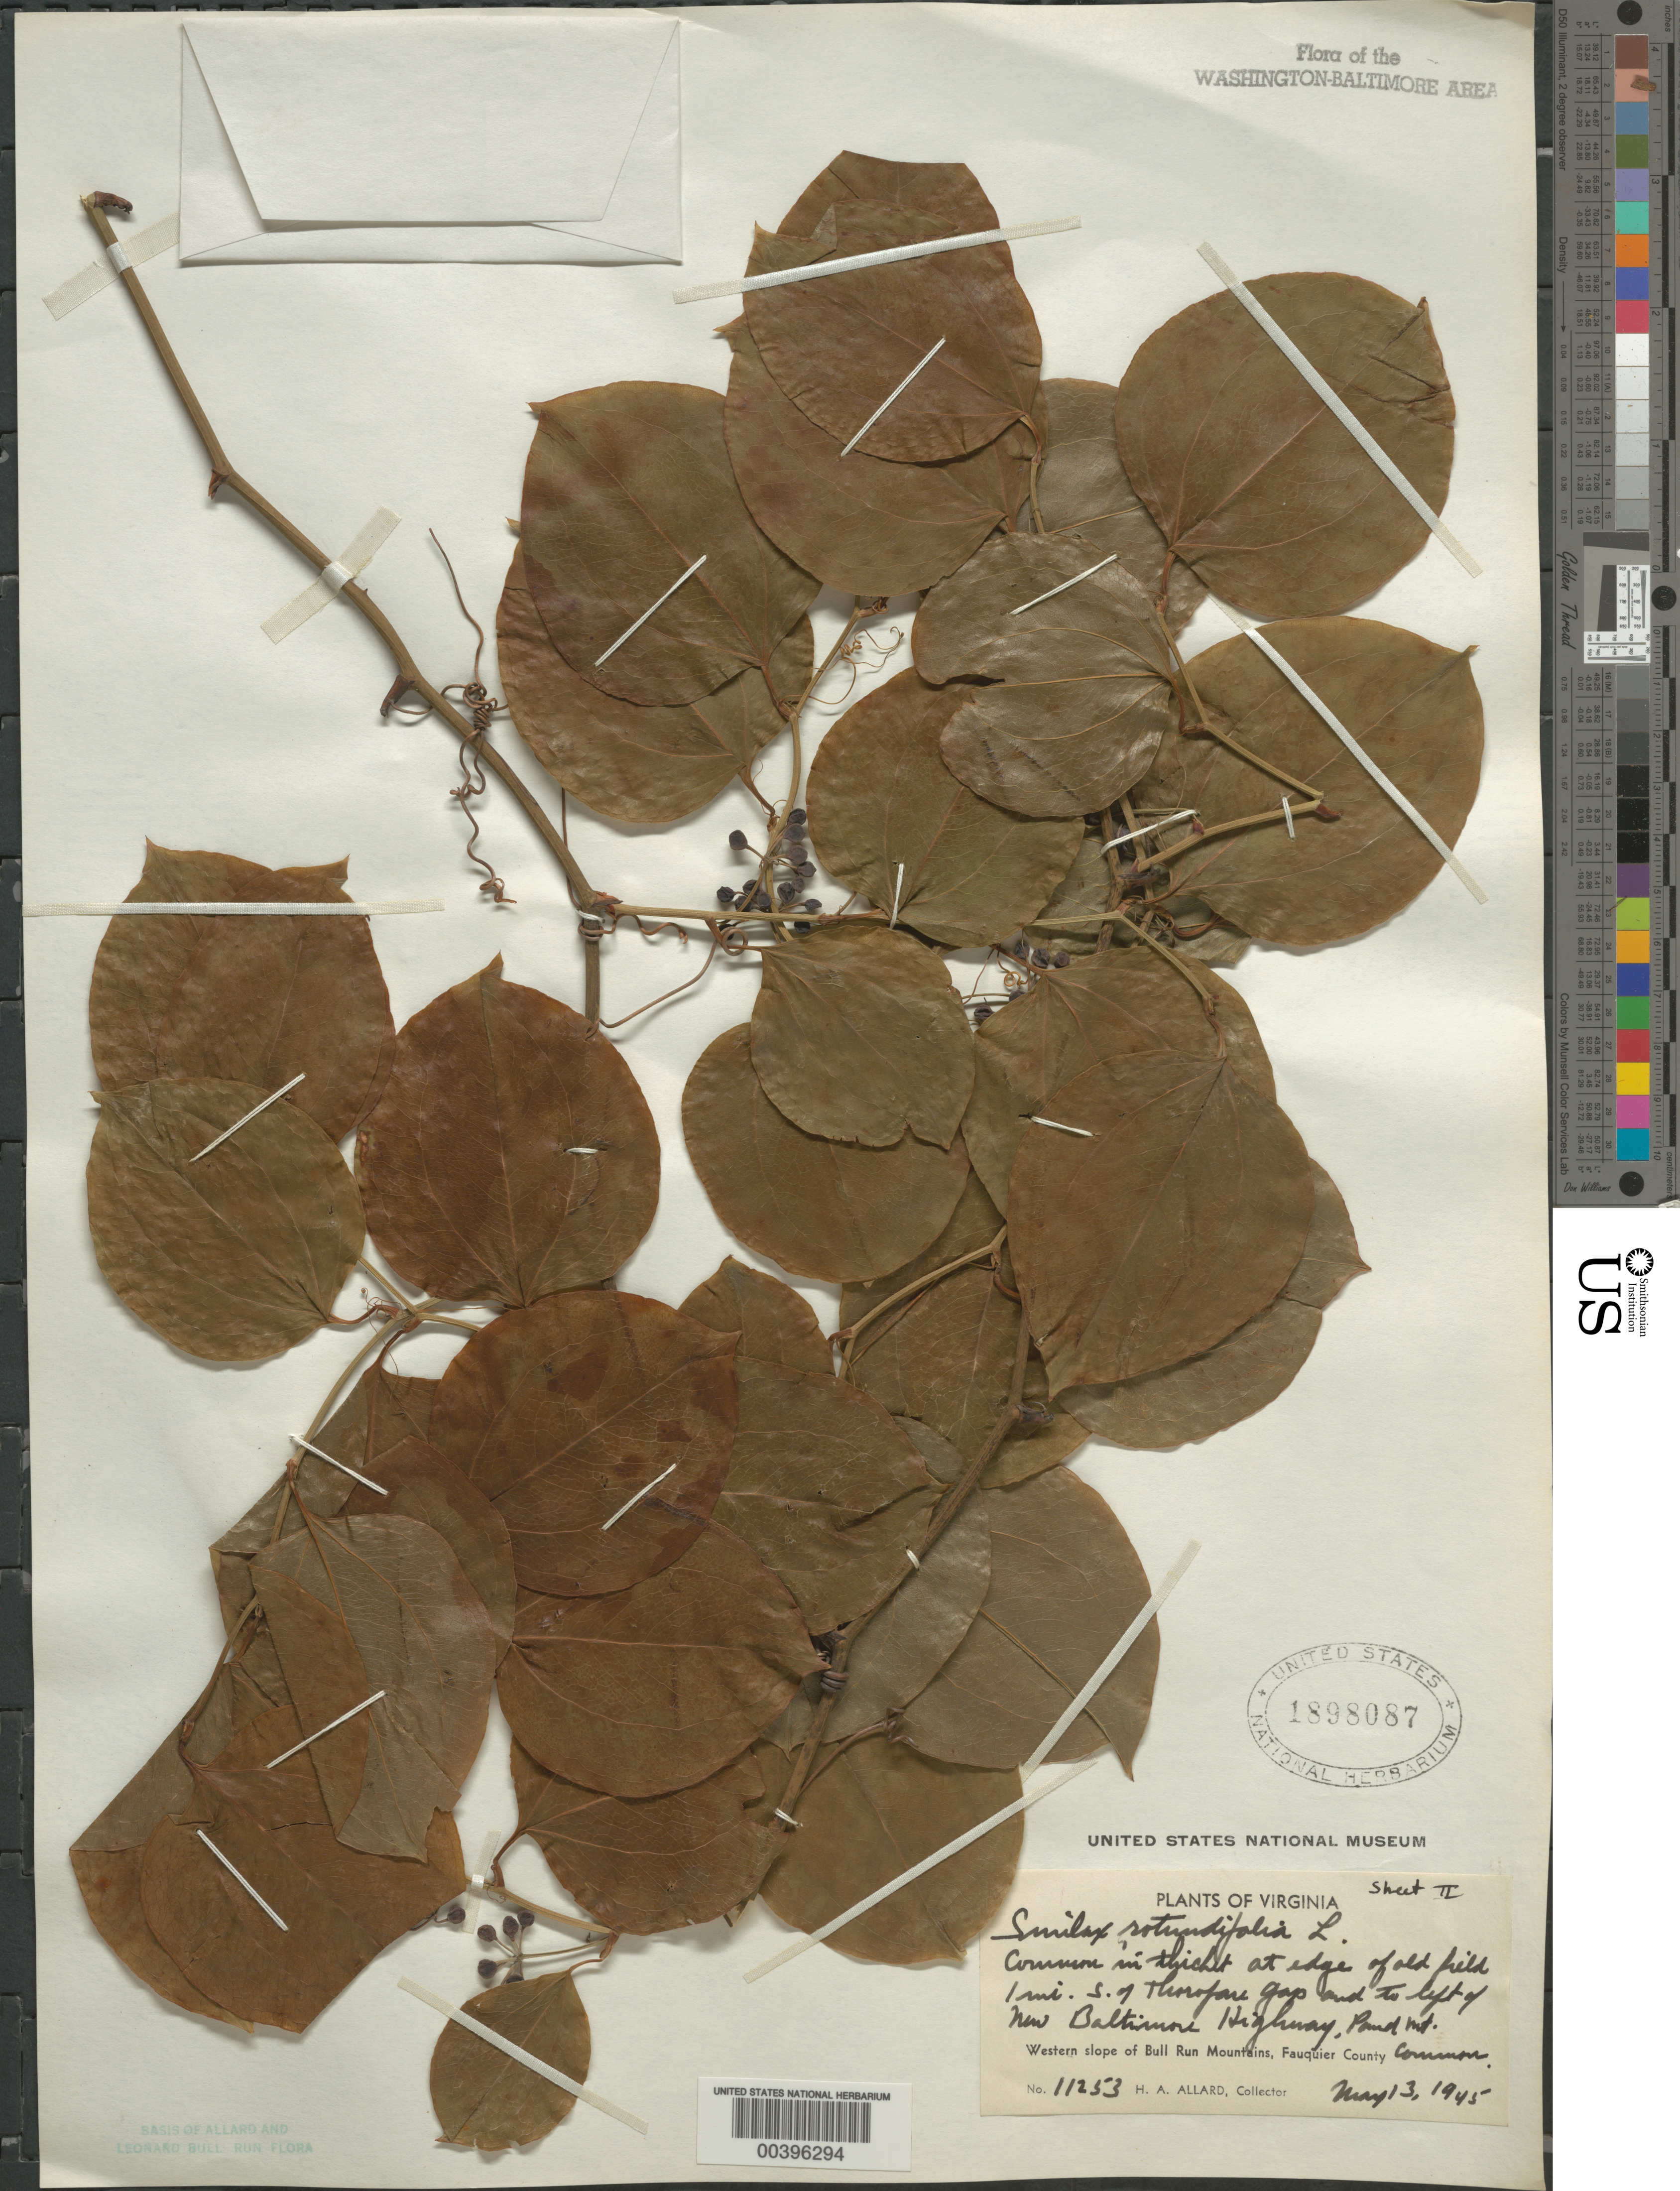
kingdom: Plantae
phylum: Tracheophyta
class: Liliopsida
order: Liliales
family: Smilacaceae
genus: Smilax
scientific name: Smilax rotundifolia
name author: L.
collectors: H. A. Allard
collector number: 11253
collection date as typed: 13 May 1945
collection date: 1945-05-13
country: United States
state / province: Virginia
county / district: Fauquier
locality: South of Thorofare Gap and left of New Baltimore Highway, Pond Mountain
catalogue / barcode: US 1898087